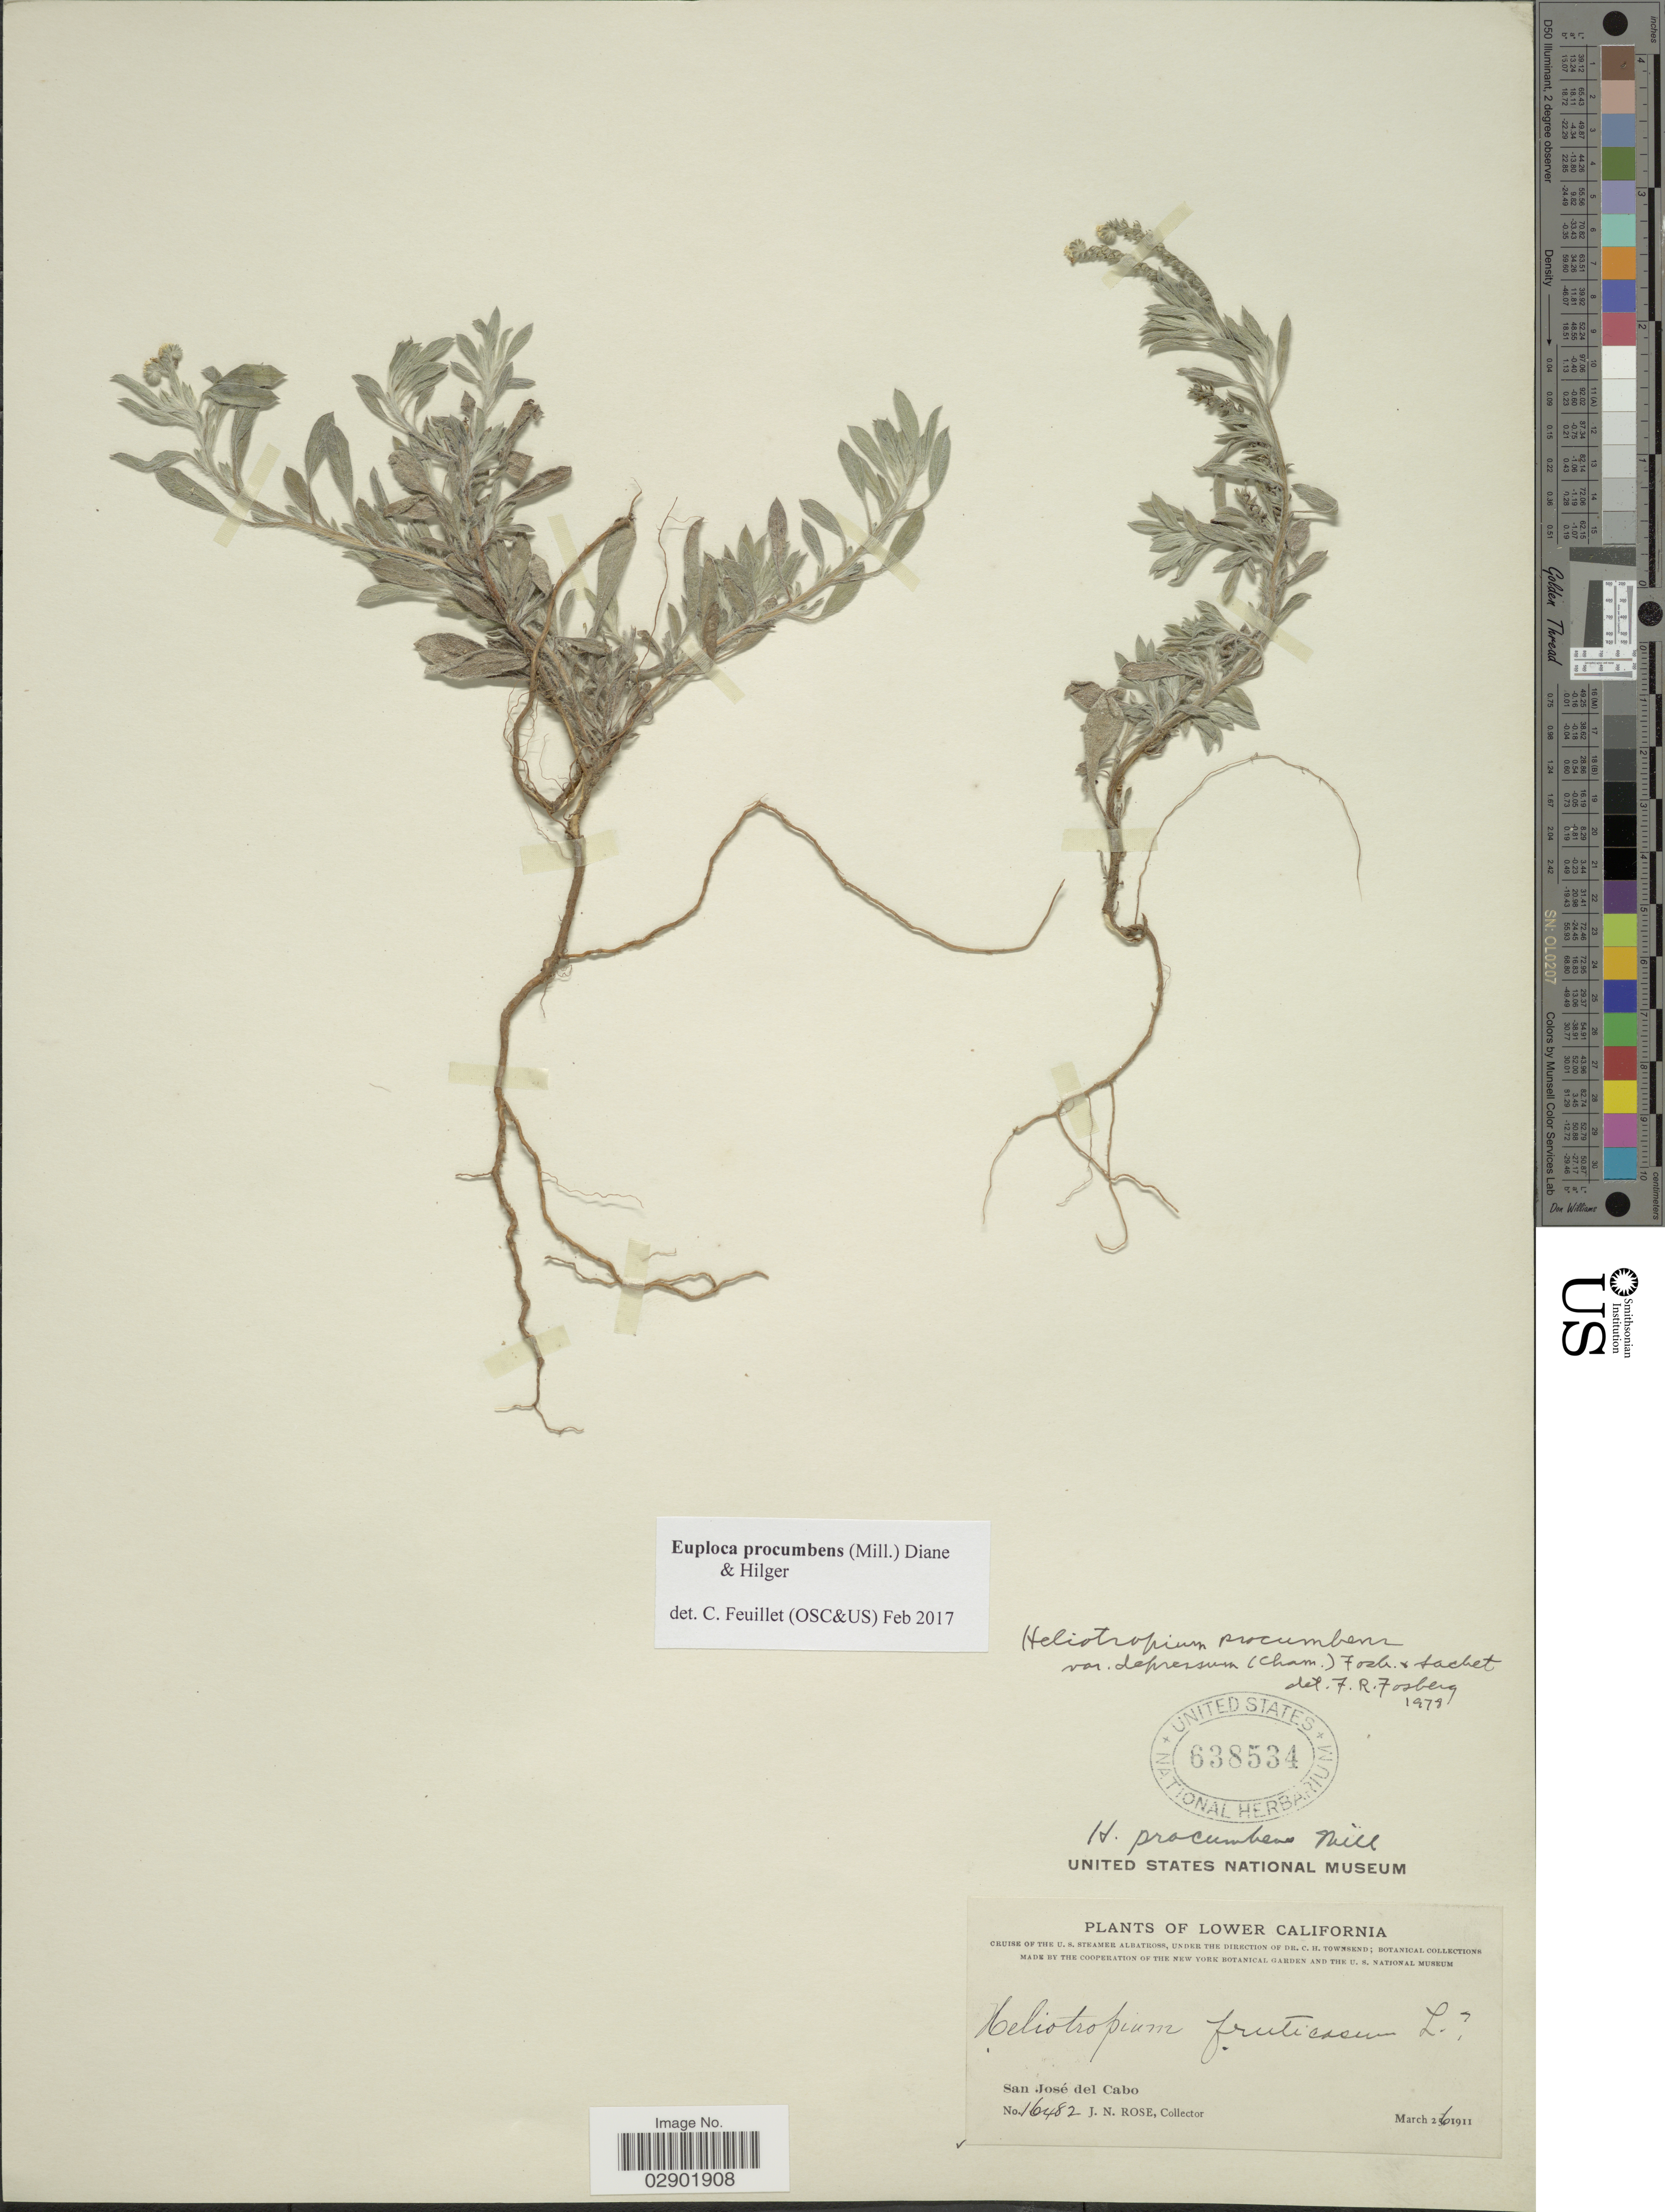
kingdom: Plantae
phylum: Tracheophyta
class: Magnoliopsida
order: Boraginales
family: Heliotropiaceae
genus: Euploca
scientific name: Euploca procumbens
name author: (Mill.) Diane & Hilger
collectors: J. N. Rose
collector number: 16482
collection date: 1911-03-26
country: Mexico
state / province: Baja California Sur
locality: Lower California. San José del Cabo.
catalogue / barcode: US 638534